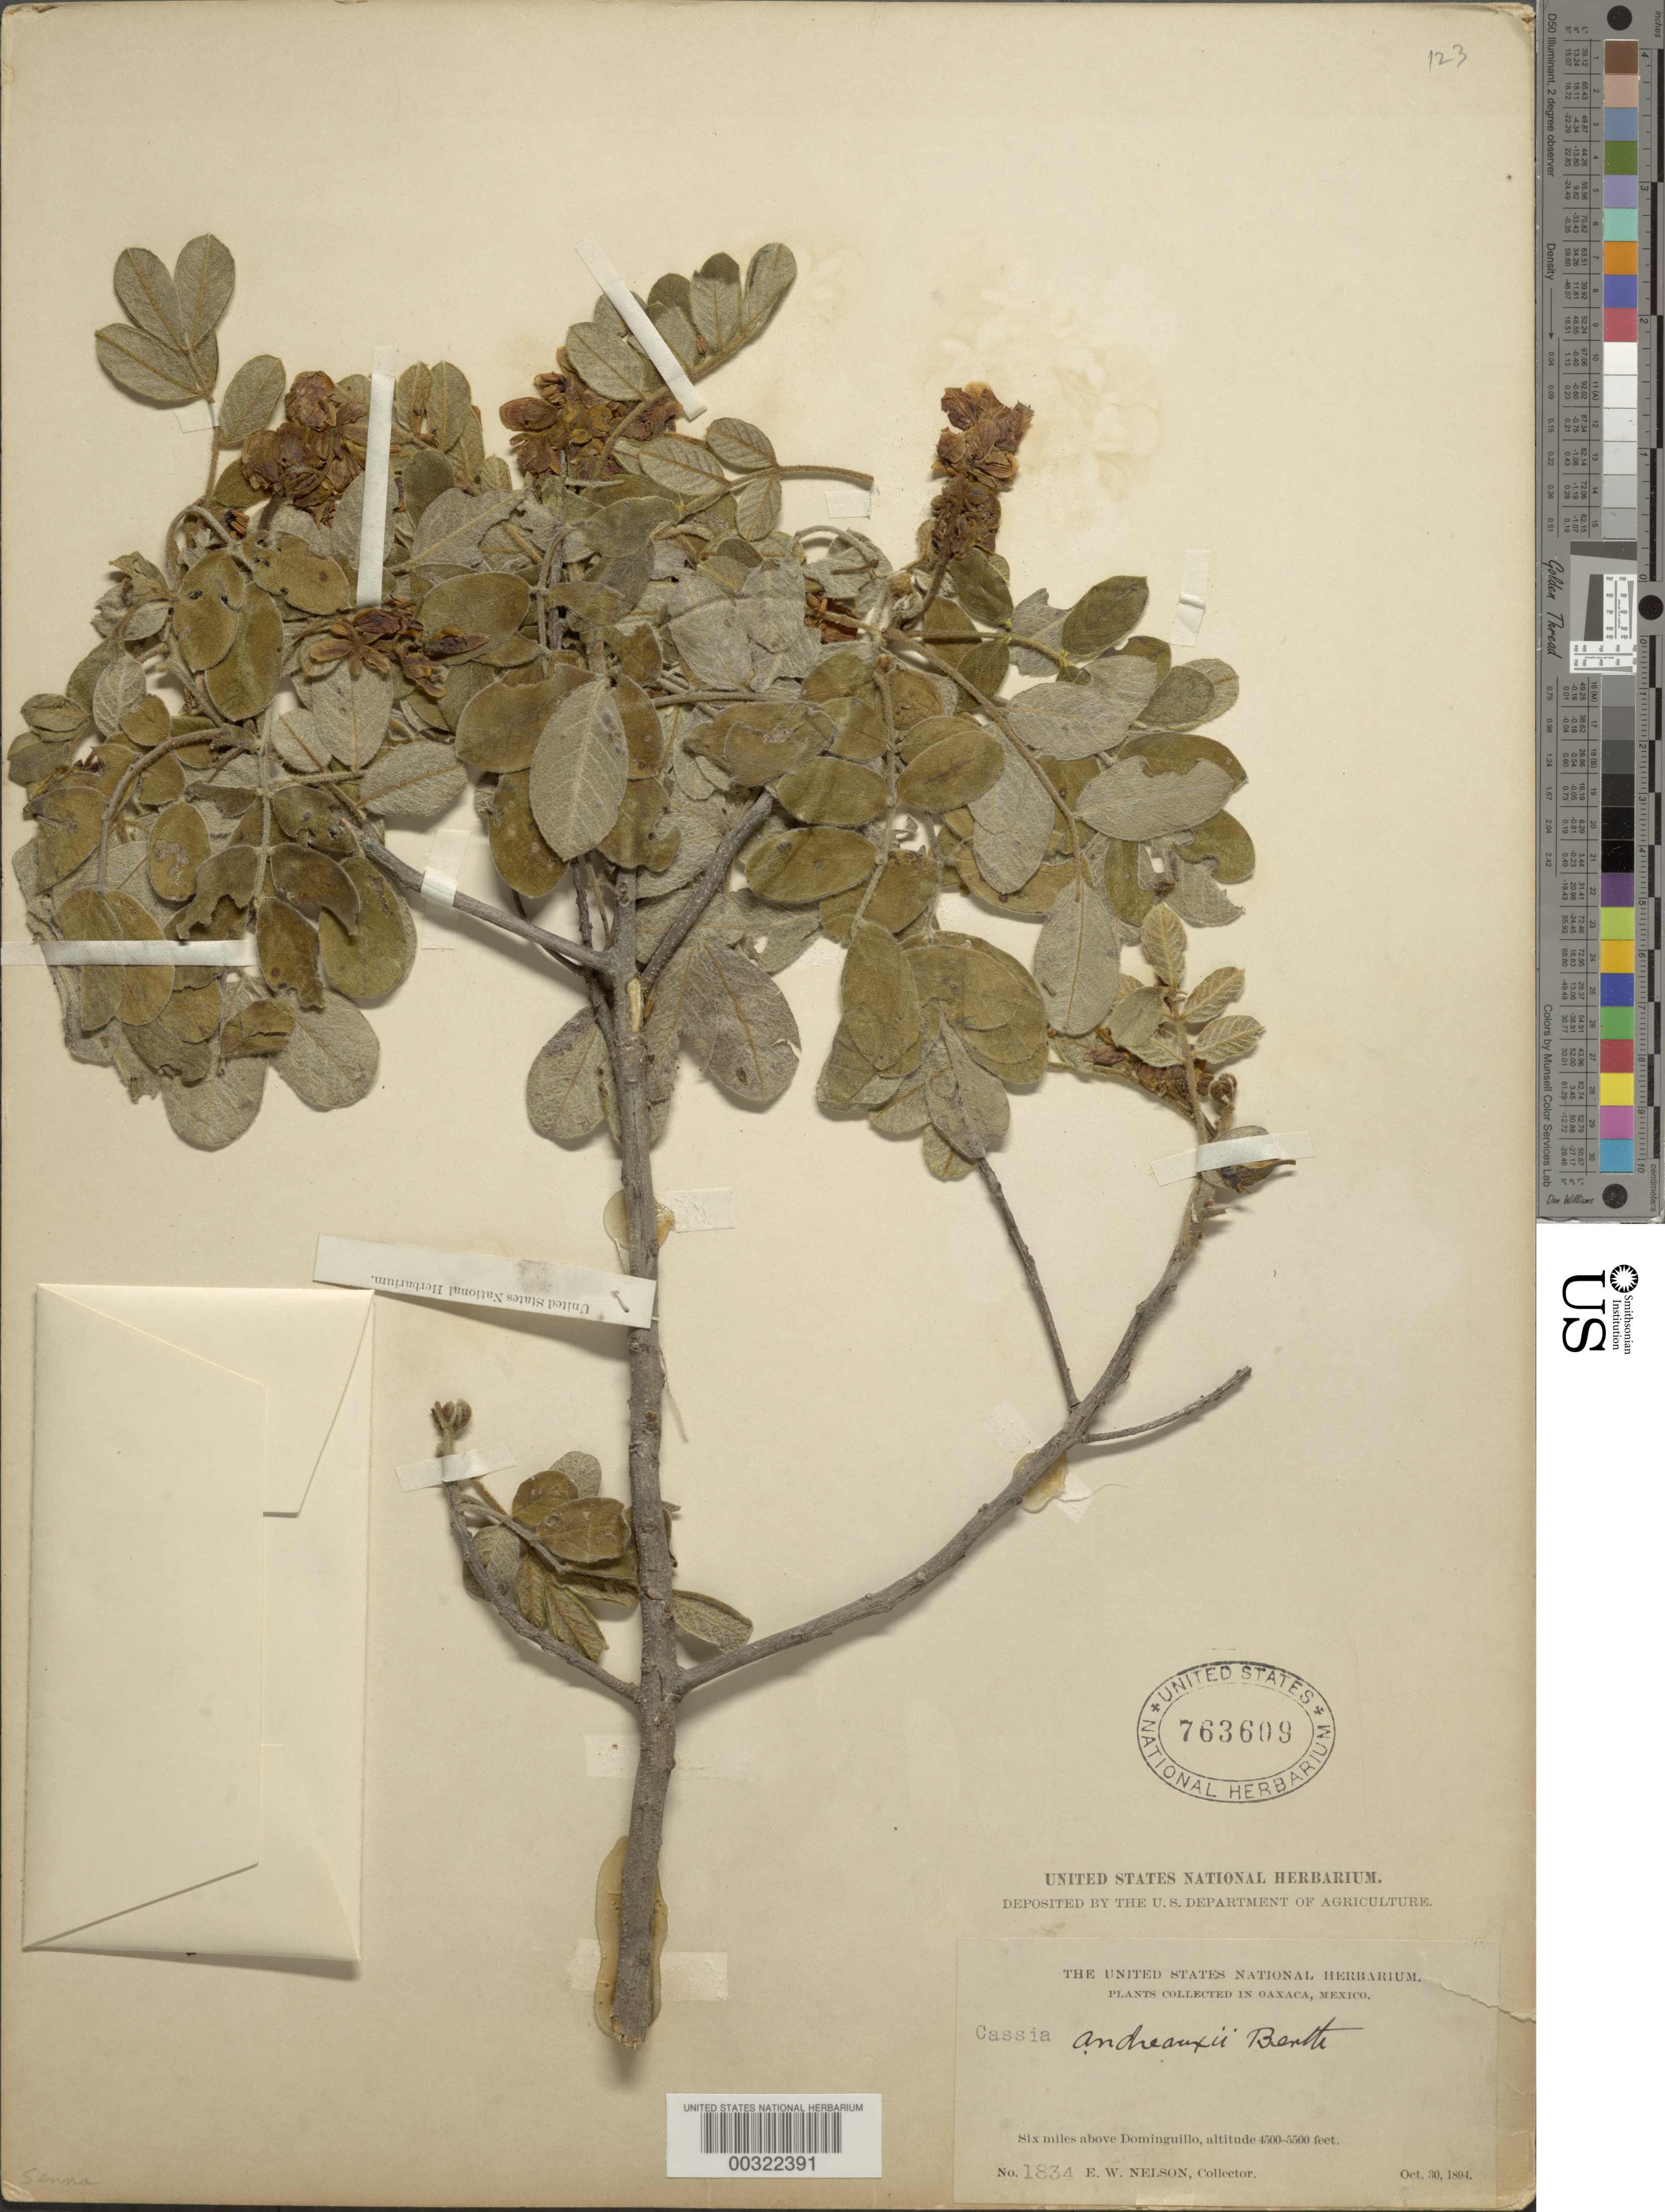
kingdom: Plantae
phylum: Tracheophyta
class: Magnoliopsida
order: Fabales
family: Fabaceae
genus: Senna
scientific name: Senna andrieuxii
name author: (Benth.) H.S. Irwin & Barneby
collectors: E. W. Nelson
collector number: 1834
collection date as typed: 30 Oct 1894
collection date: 1894-10-30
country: Mexico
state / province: Oaxaca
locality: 6 mi above Dominguillo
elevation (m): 1372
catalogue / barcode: US 763609